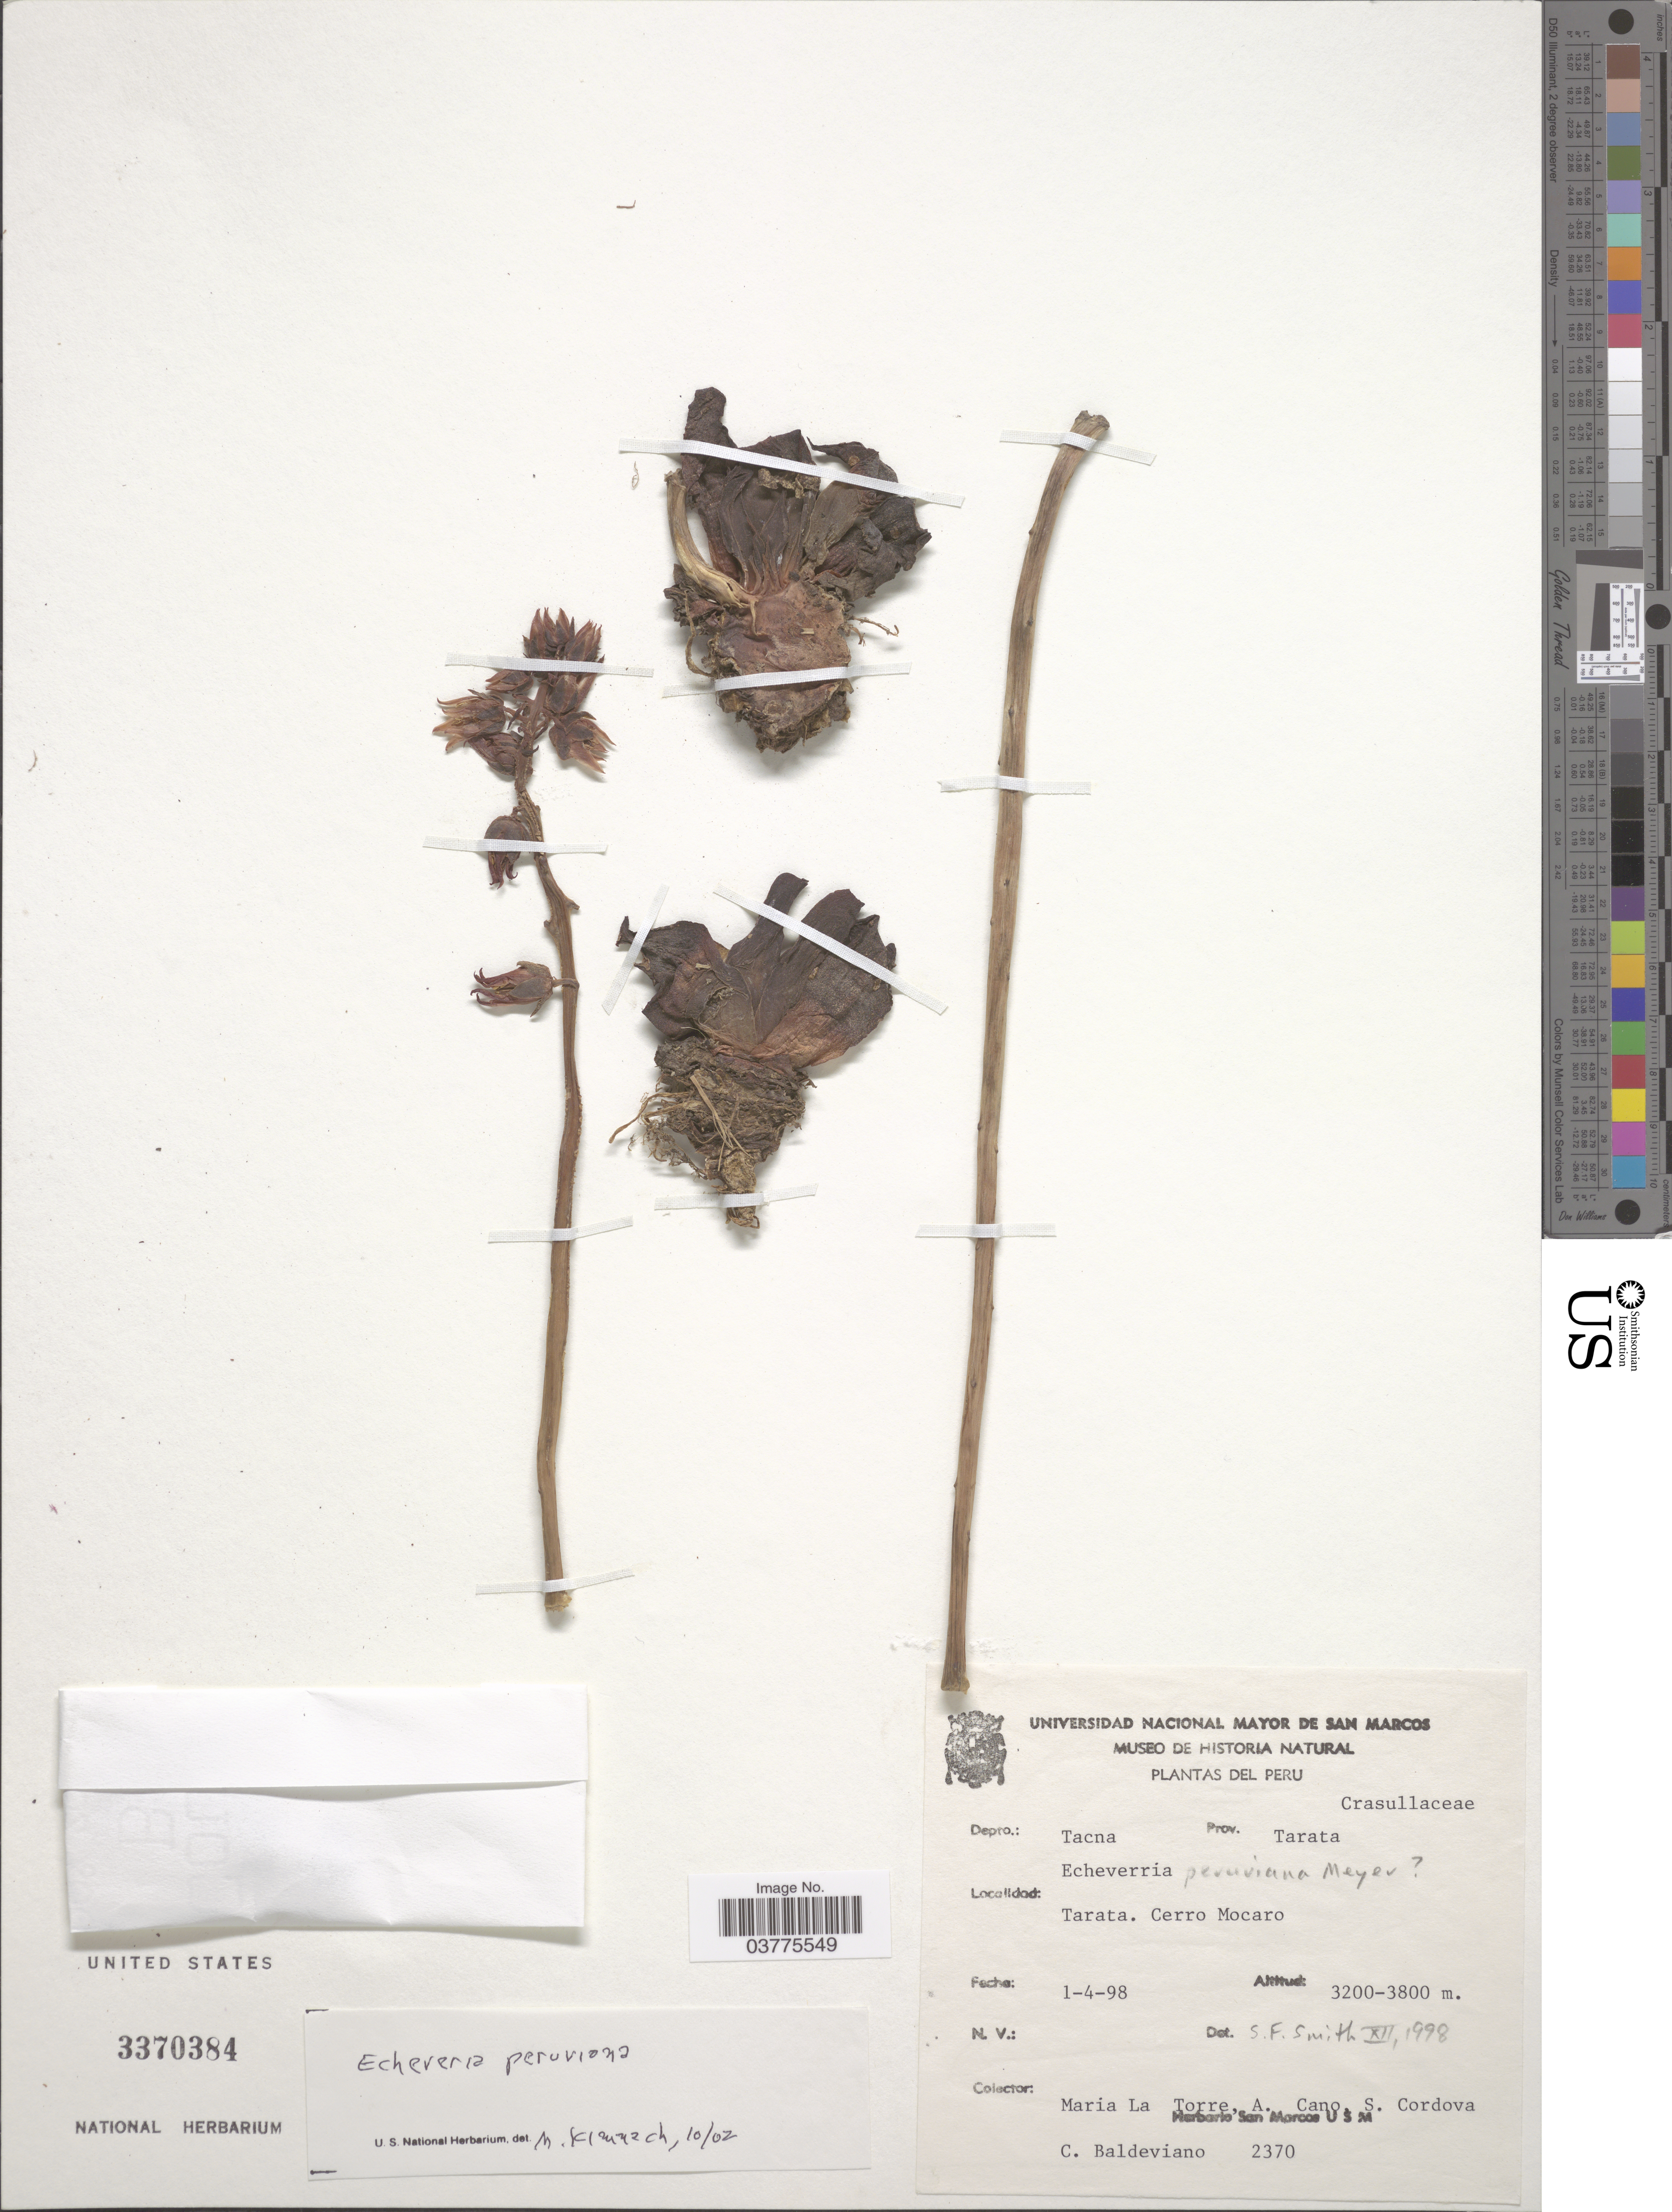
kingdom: Plantae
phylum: Tracheophyta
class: Magnoliopsida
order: Saxifragales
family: Crassulaceae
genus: Echeveria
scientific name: Echeveria peruviana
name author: Meyen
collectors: M. La Torre, A. Cano, S. Cordova & C. Baldeviano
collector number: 2370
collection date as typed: Transcribed d/m/y: 1/4/98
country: Peru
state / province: Tacna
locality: Depto.: Tacna. Prov. Tarata. Tarata. Cerro Mocaro.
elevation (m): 3200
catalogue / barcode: US 3370384